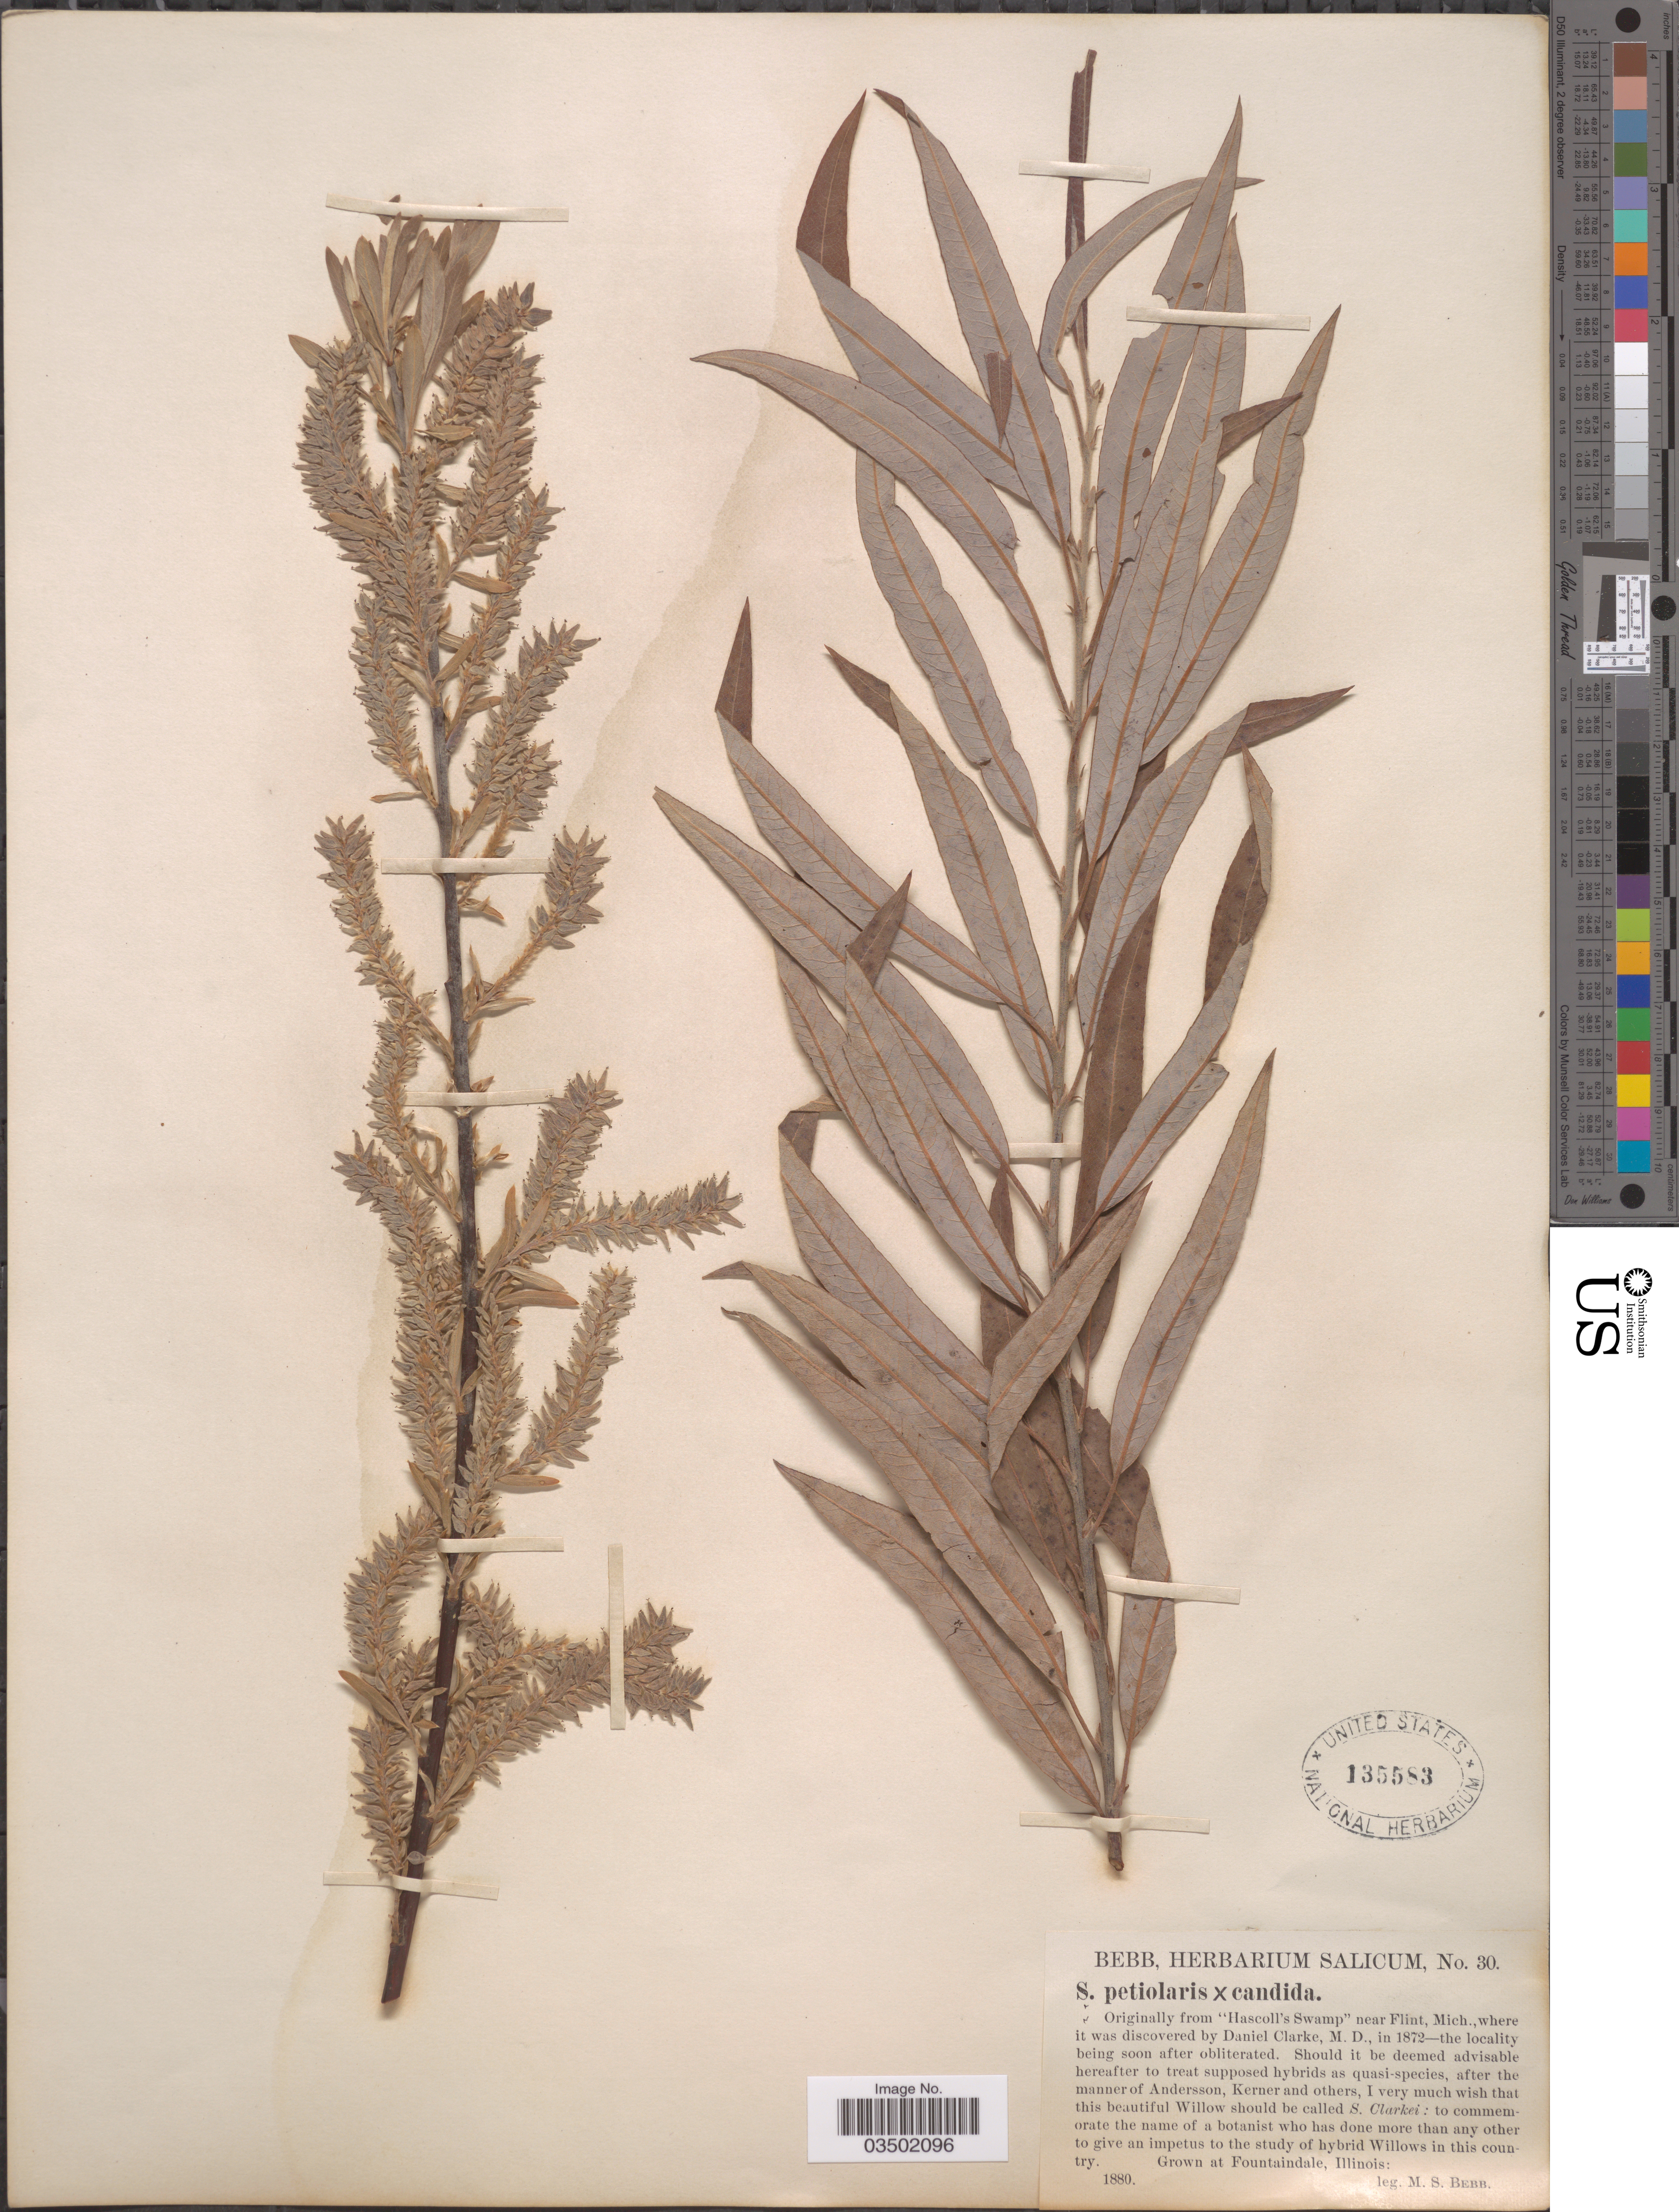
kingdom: Plantae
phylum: Tracheophyta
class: Magnoliopsida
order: Malpighiales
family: Salicaceae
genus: Salix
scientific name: Salix petiolaris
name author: Sm.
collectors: M. Bebb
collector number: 30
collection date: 1880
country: United States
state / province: Illinois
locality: At Fountaindale.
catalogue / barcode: US 135583